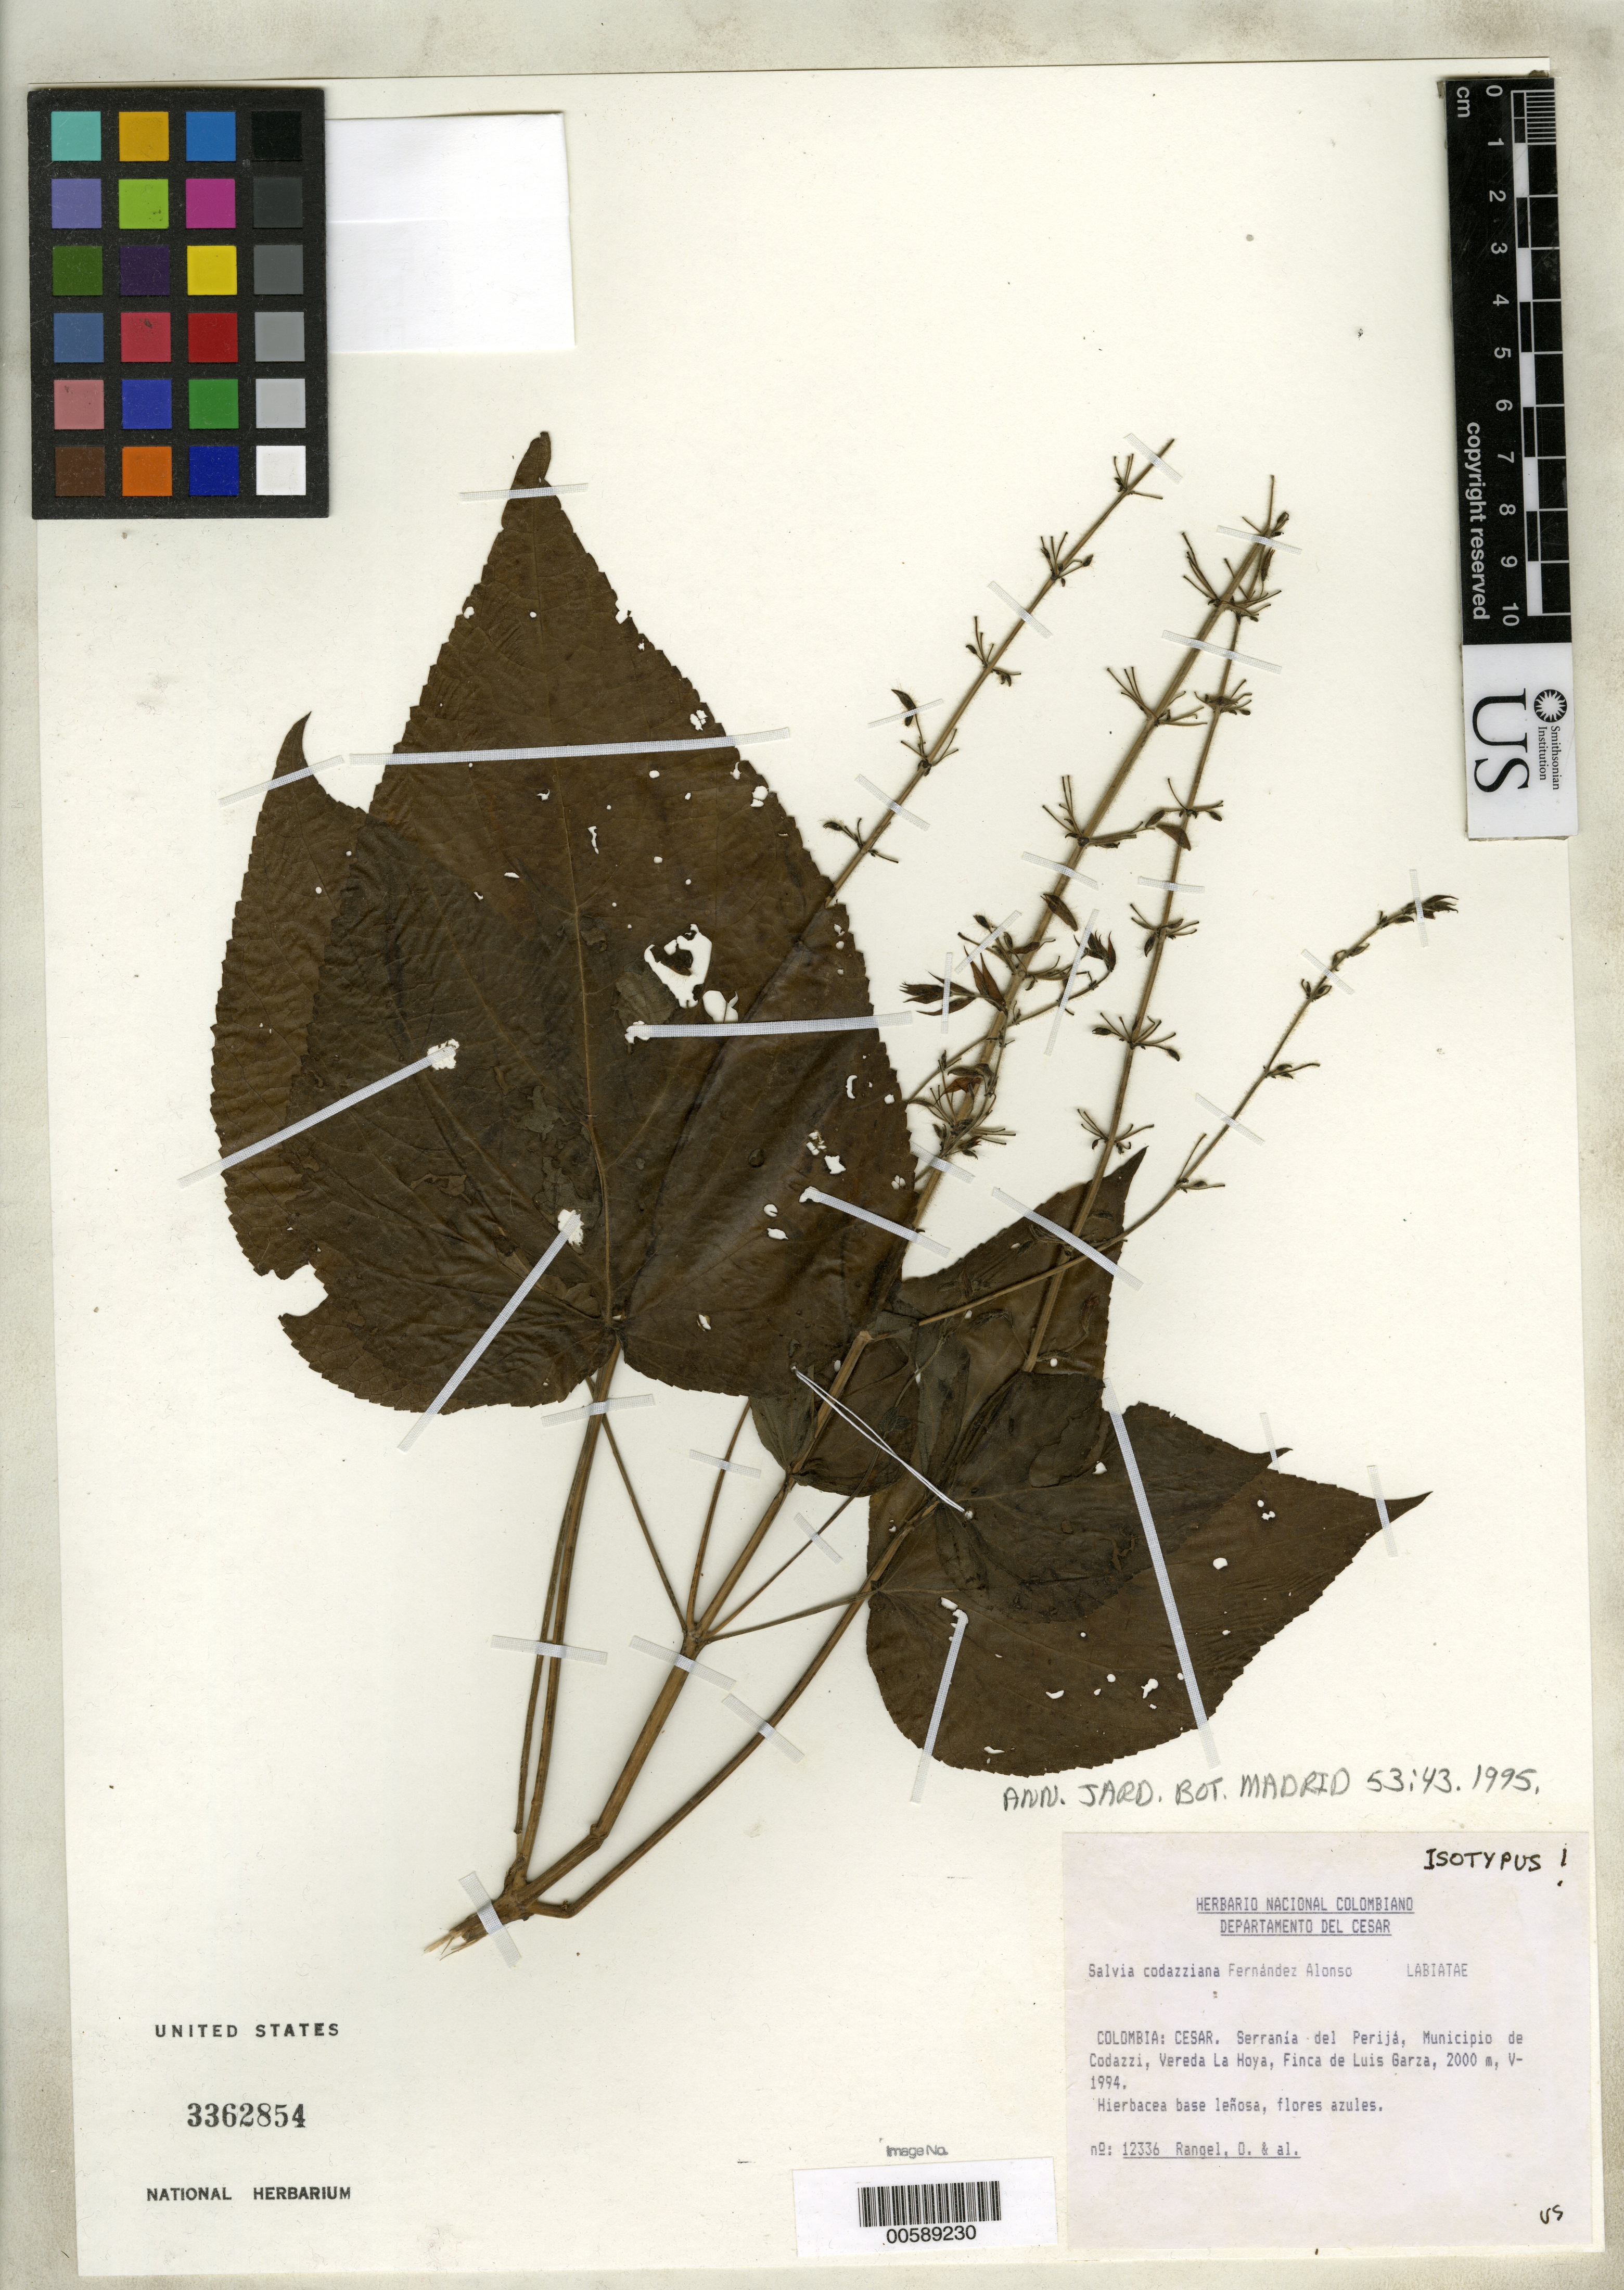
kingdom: Plantae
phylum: Tracheophyta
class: Magnoliopsida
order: Lamiales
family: Lamiaceae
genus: Salvia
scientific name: Salvia codazziana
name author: Fern. Alonso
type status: Isotype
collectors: J. O. Rangel Ch.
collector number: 12336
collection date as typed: May 1994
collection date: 1994-05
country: Colombia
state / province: César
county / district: Codazzi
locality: Serrania DelPerija, verada La Hoya, Finca de Luis Garza.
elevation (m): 2000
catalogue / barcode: US 3362854